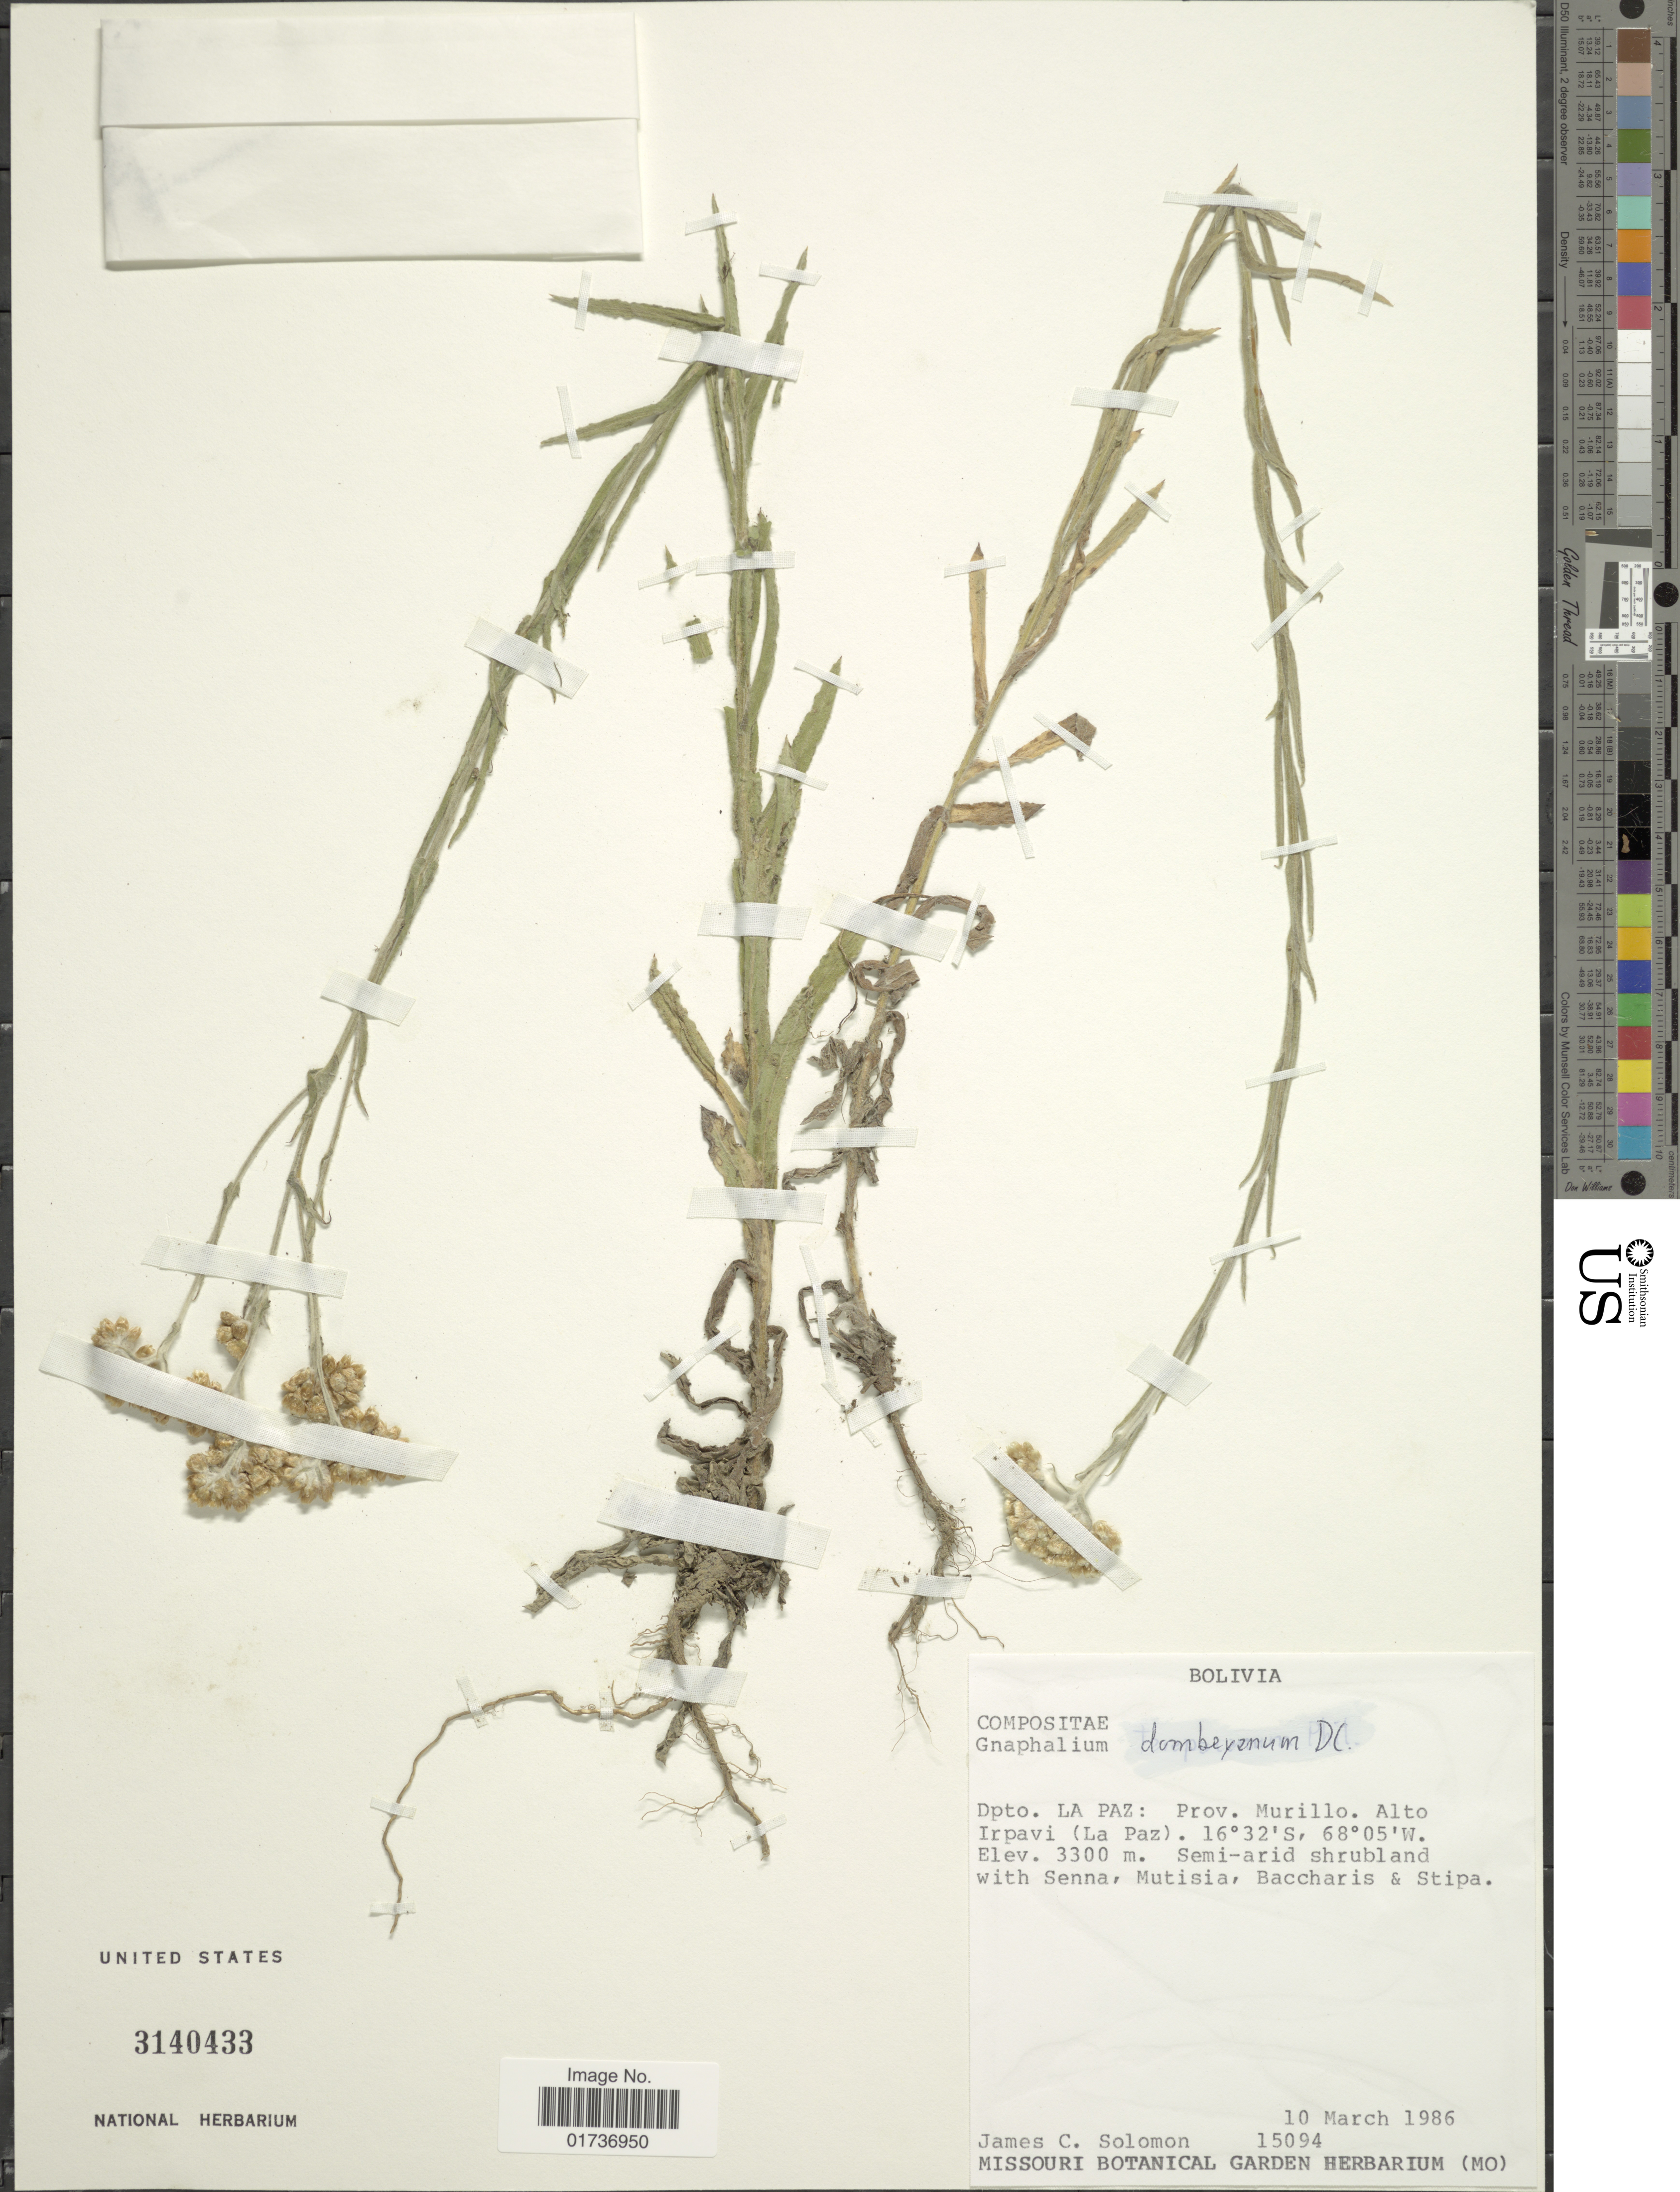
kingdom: Plantae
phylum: Tracheophyta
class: Magnoliopsida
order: Asterales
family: Asteraceae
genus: Gnaphalium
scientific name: Gnaphalium dombeyanum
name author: DC.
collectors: J. C. Solomon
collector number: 15094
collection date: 1986-03-10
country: Bolivia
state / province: La Paz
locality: Dpto La Paz: Prov. Murillo, Alto Irpavi (La Paz)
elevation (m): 3300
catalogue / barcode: US 3140433